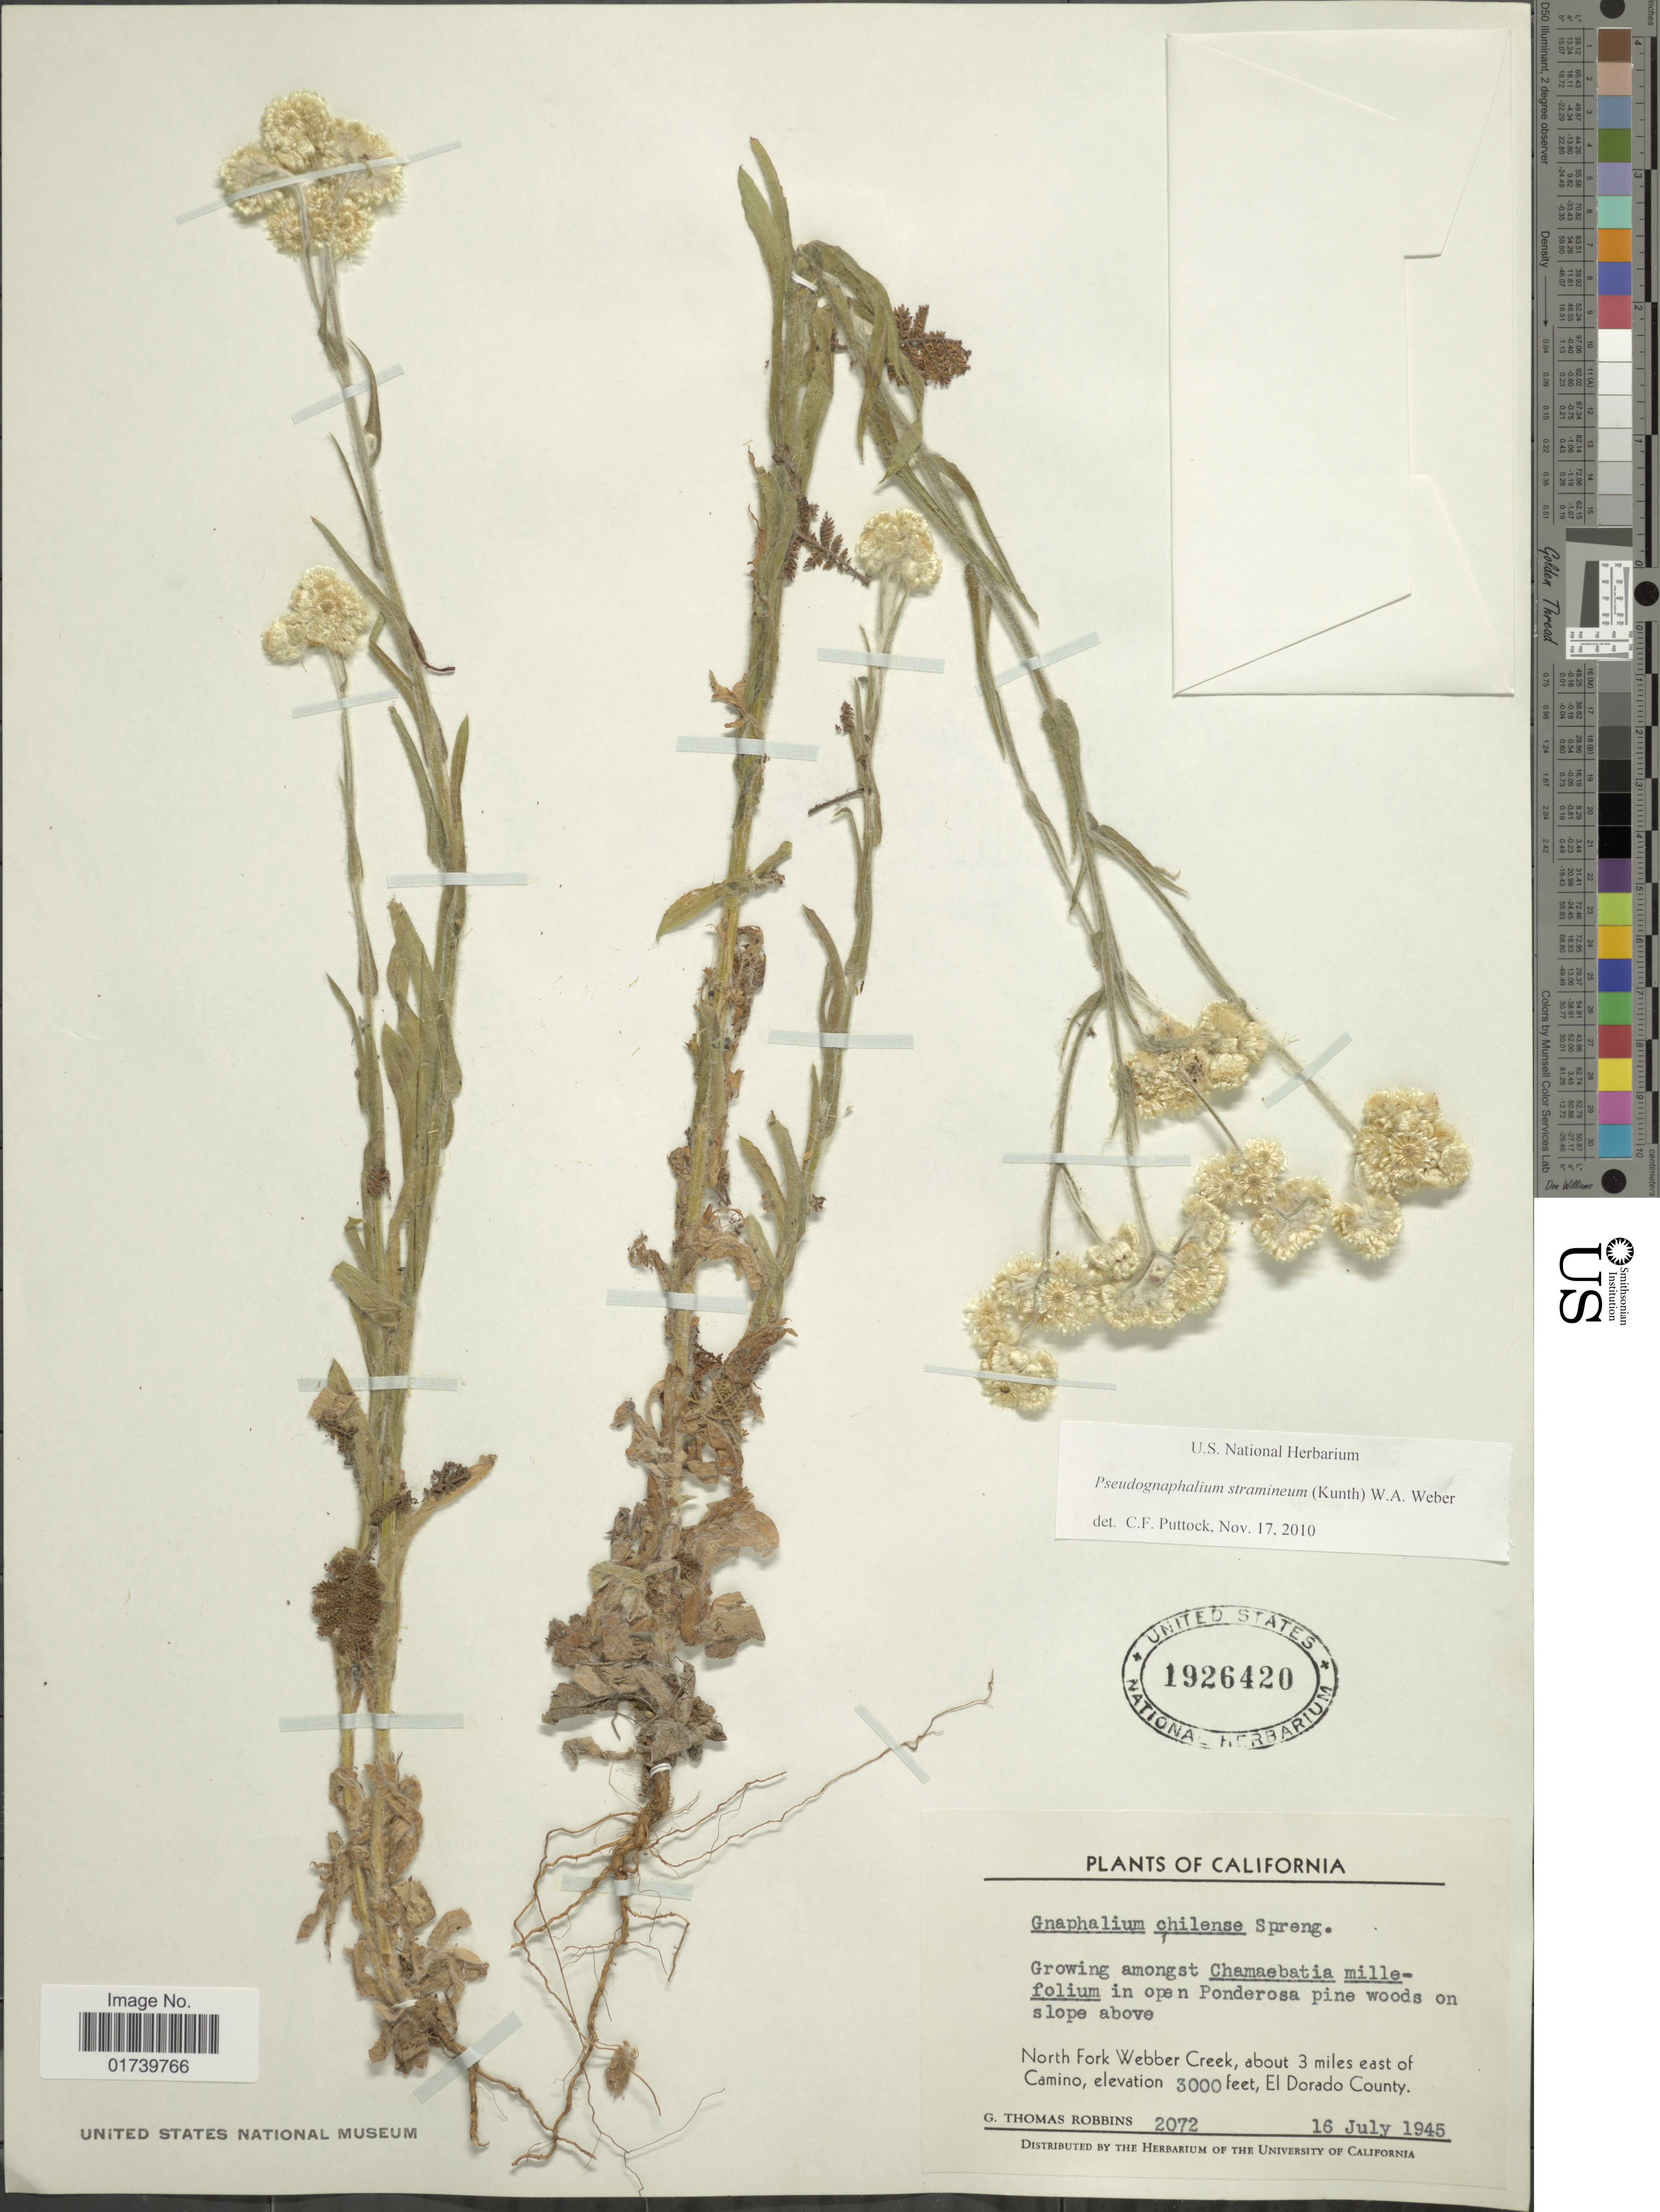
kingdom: Plantae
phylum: Tracheophyta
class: Magnoliopsida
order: Asterales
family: Asteraceae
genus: Pseudognaphalium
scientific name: Pseudognaphalium stramineum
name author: (Kunth) Anderb.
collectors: G. T. Robbins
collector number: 2072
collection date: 1945-07-16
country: United States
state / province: California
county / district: El Dorado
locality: North Fork Webber Creek, about 3 miles east of Camino. El Dorado County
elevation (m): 914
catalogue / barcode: US 1926420